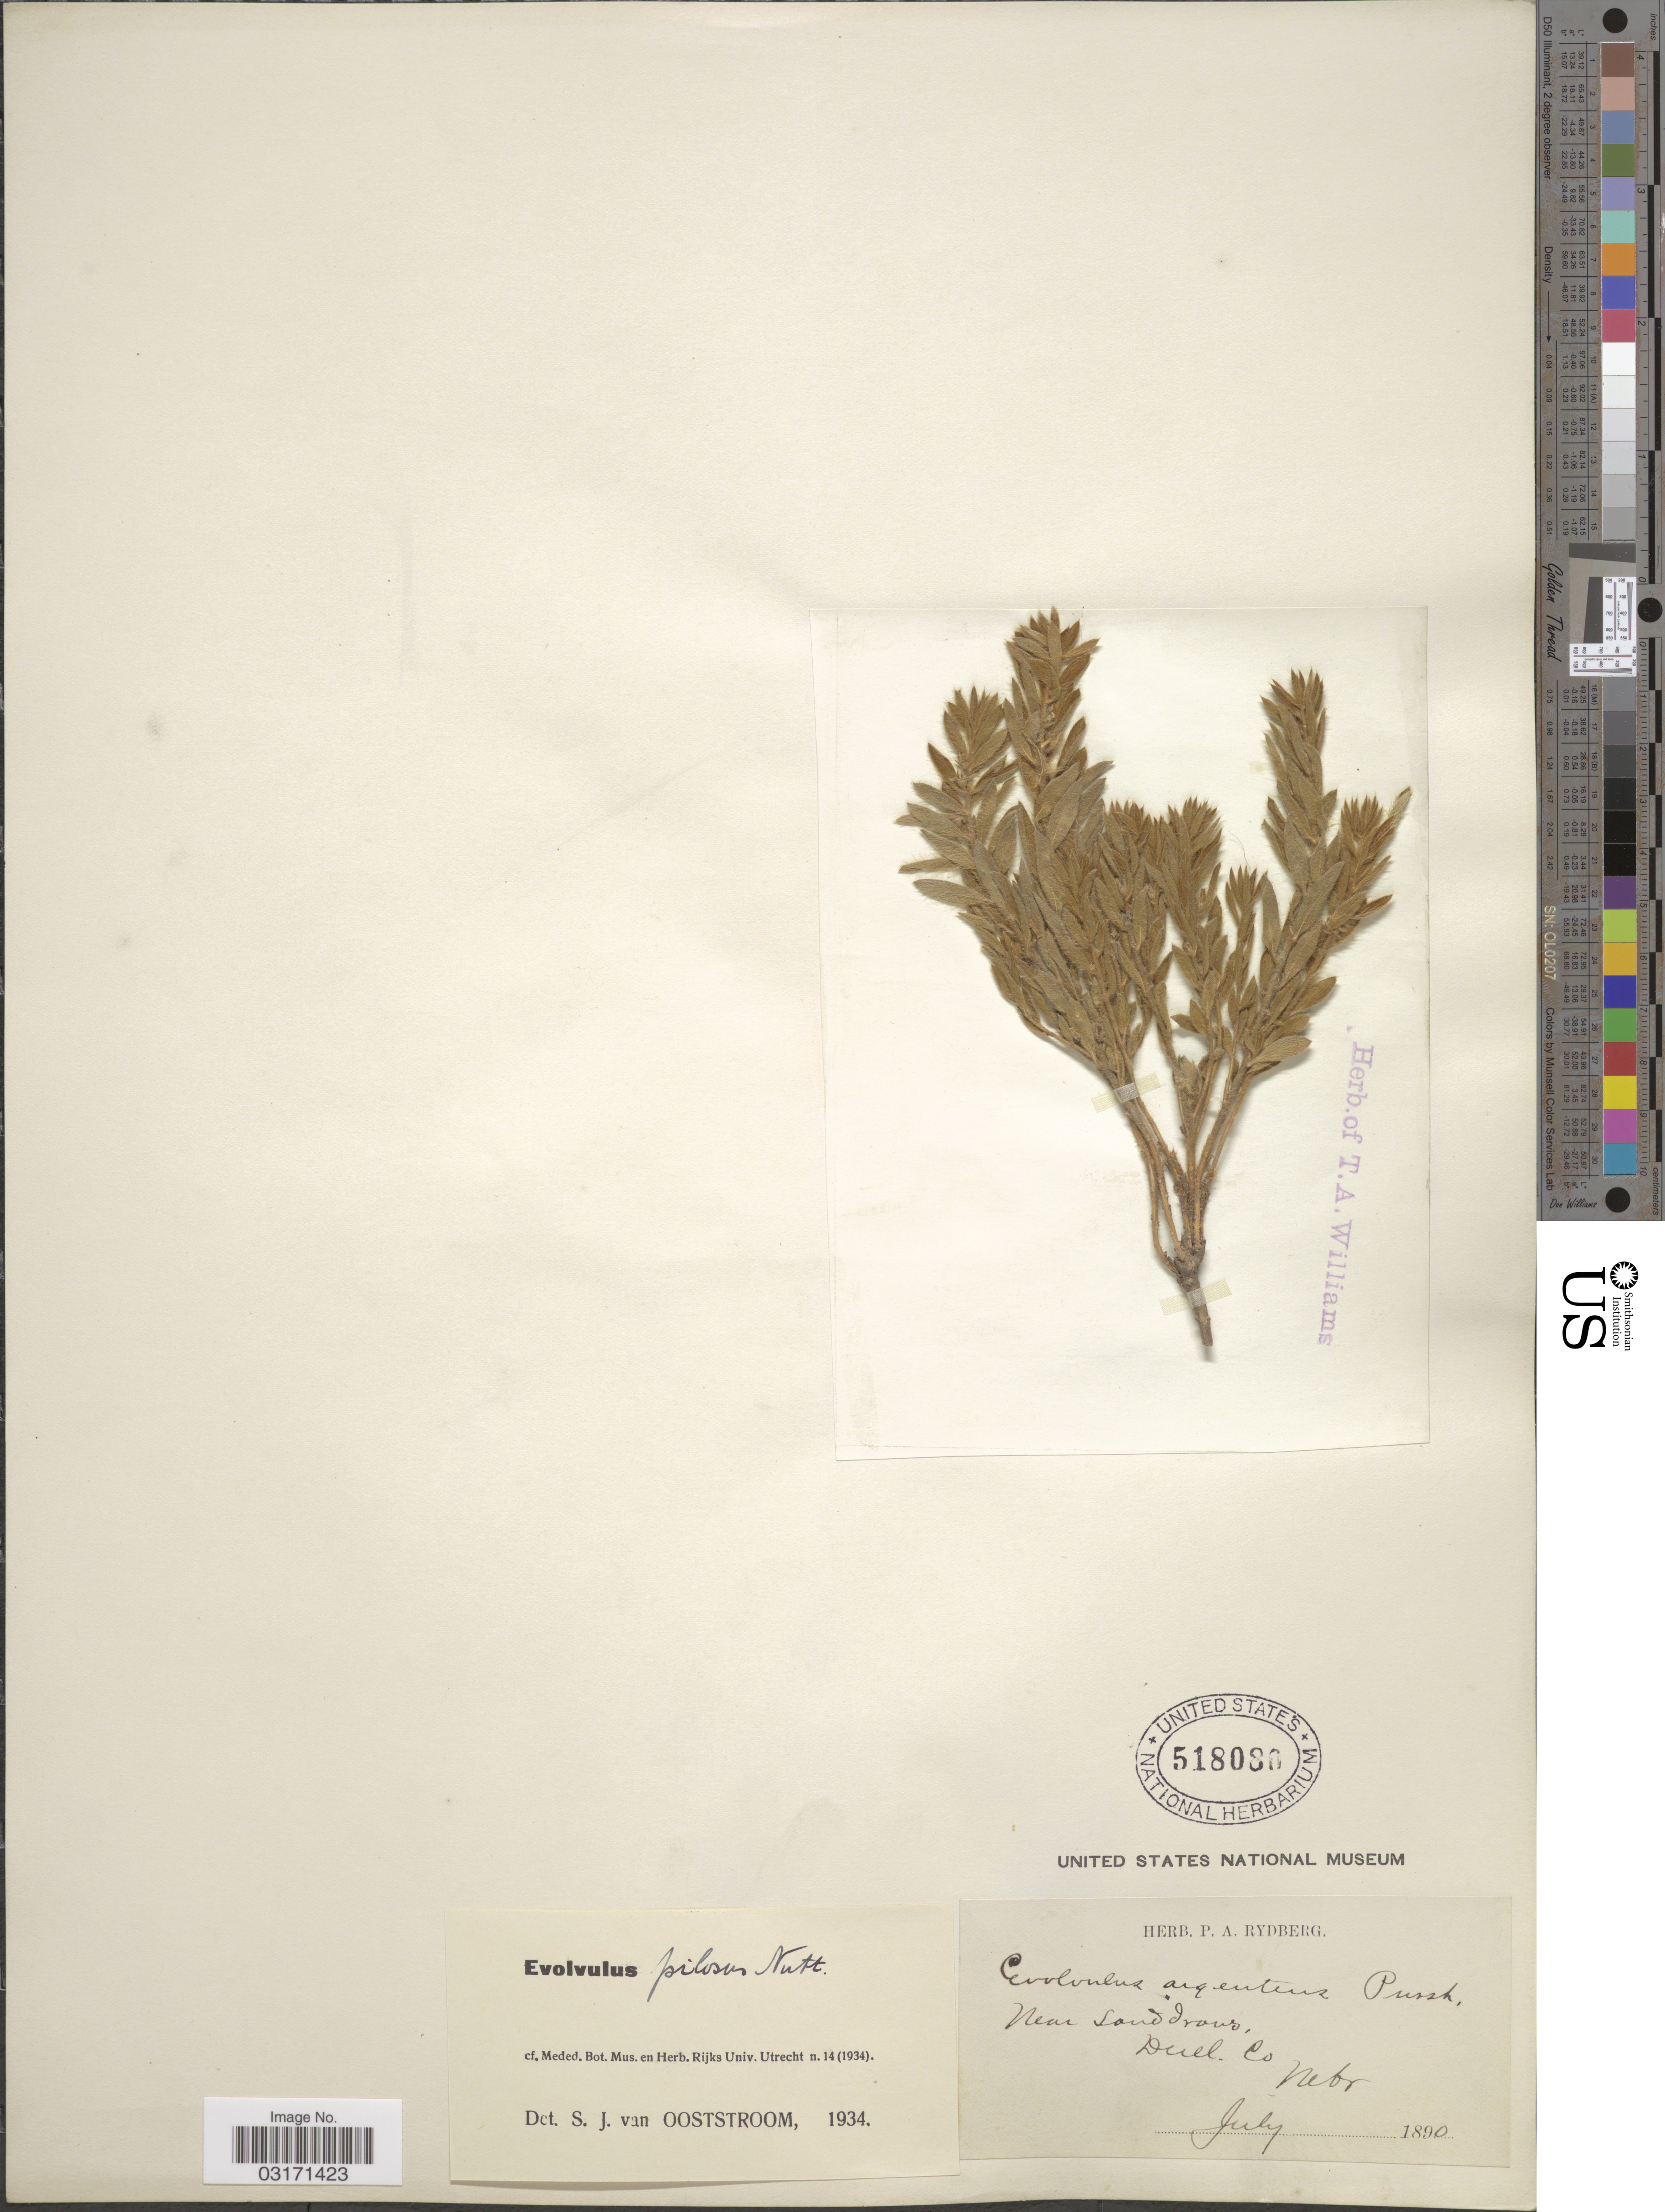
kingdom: Plantae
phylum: Tracheophyta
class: Magnoliopsida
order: Solanales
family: Convolvulaceae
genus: Evolvulus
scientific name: Evolvulus pilosus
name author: Roxb.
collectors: ex herb. P. A. Rydberg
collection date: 1890-07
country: United States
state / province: Nebraska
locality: Near sanddrows, Duel Co.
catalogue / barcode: US 518080